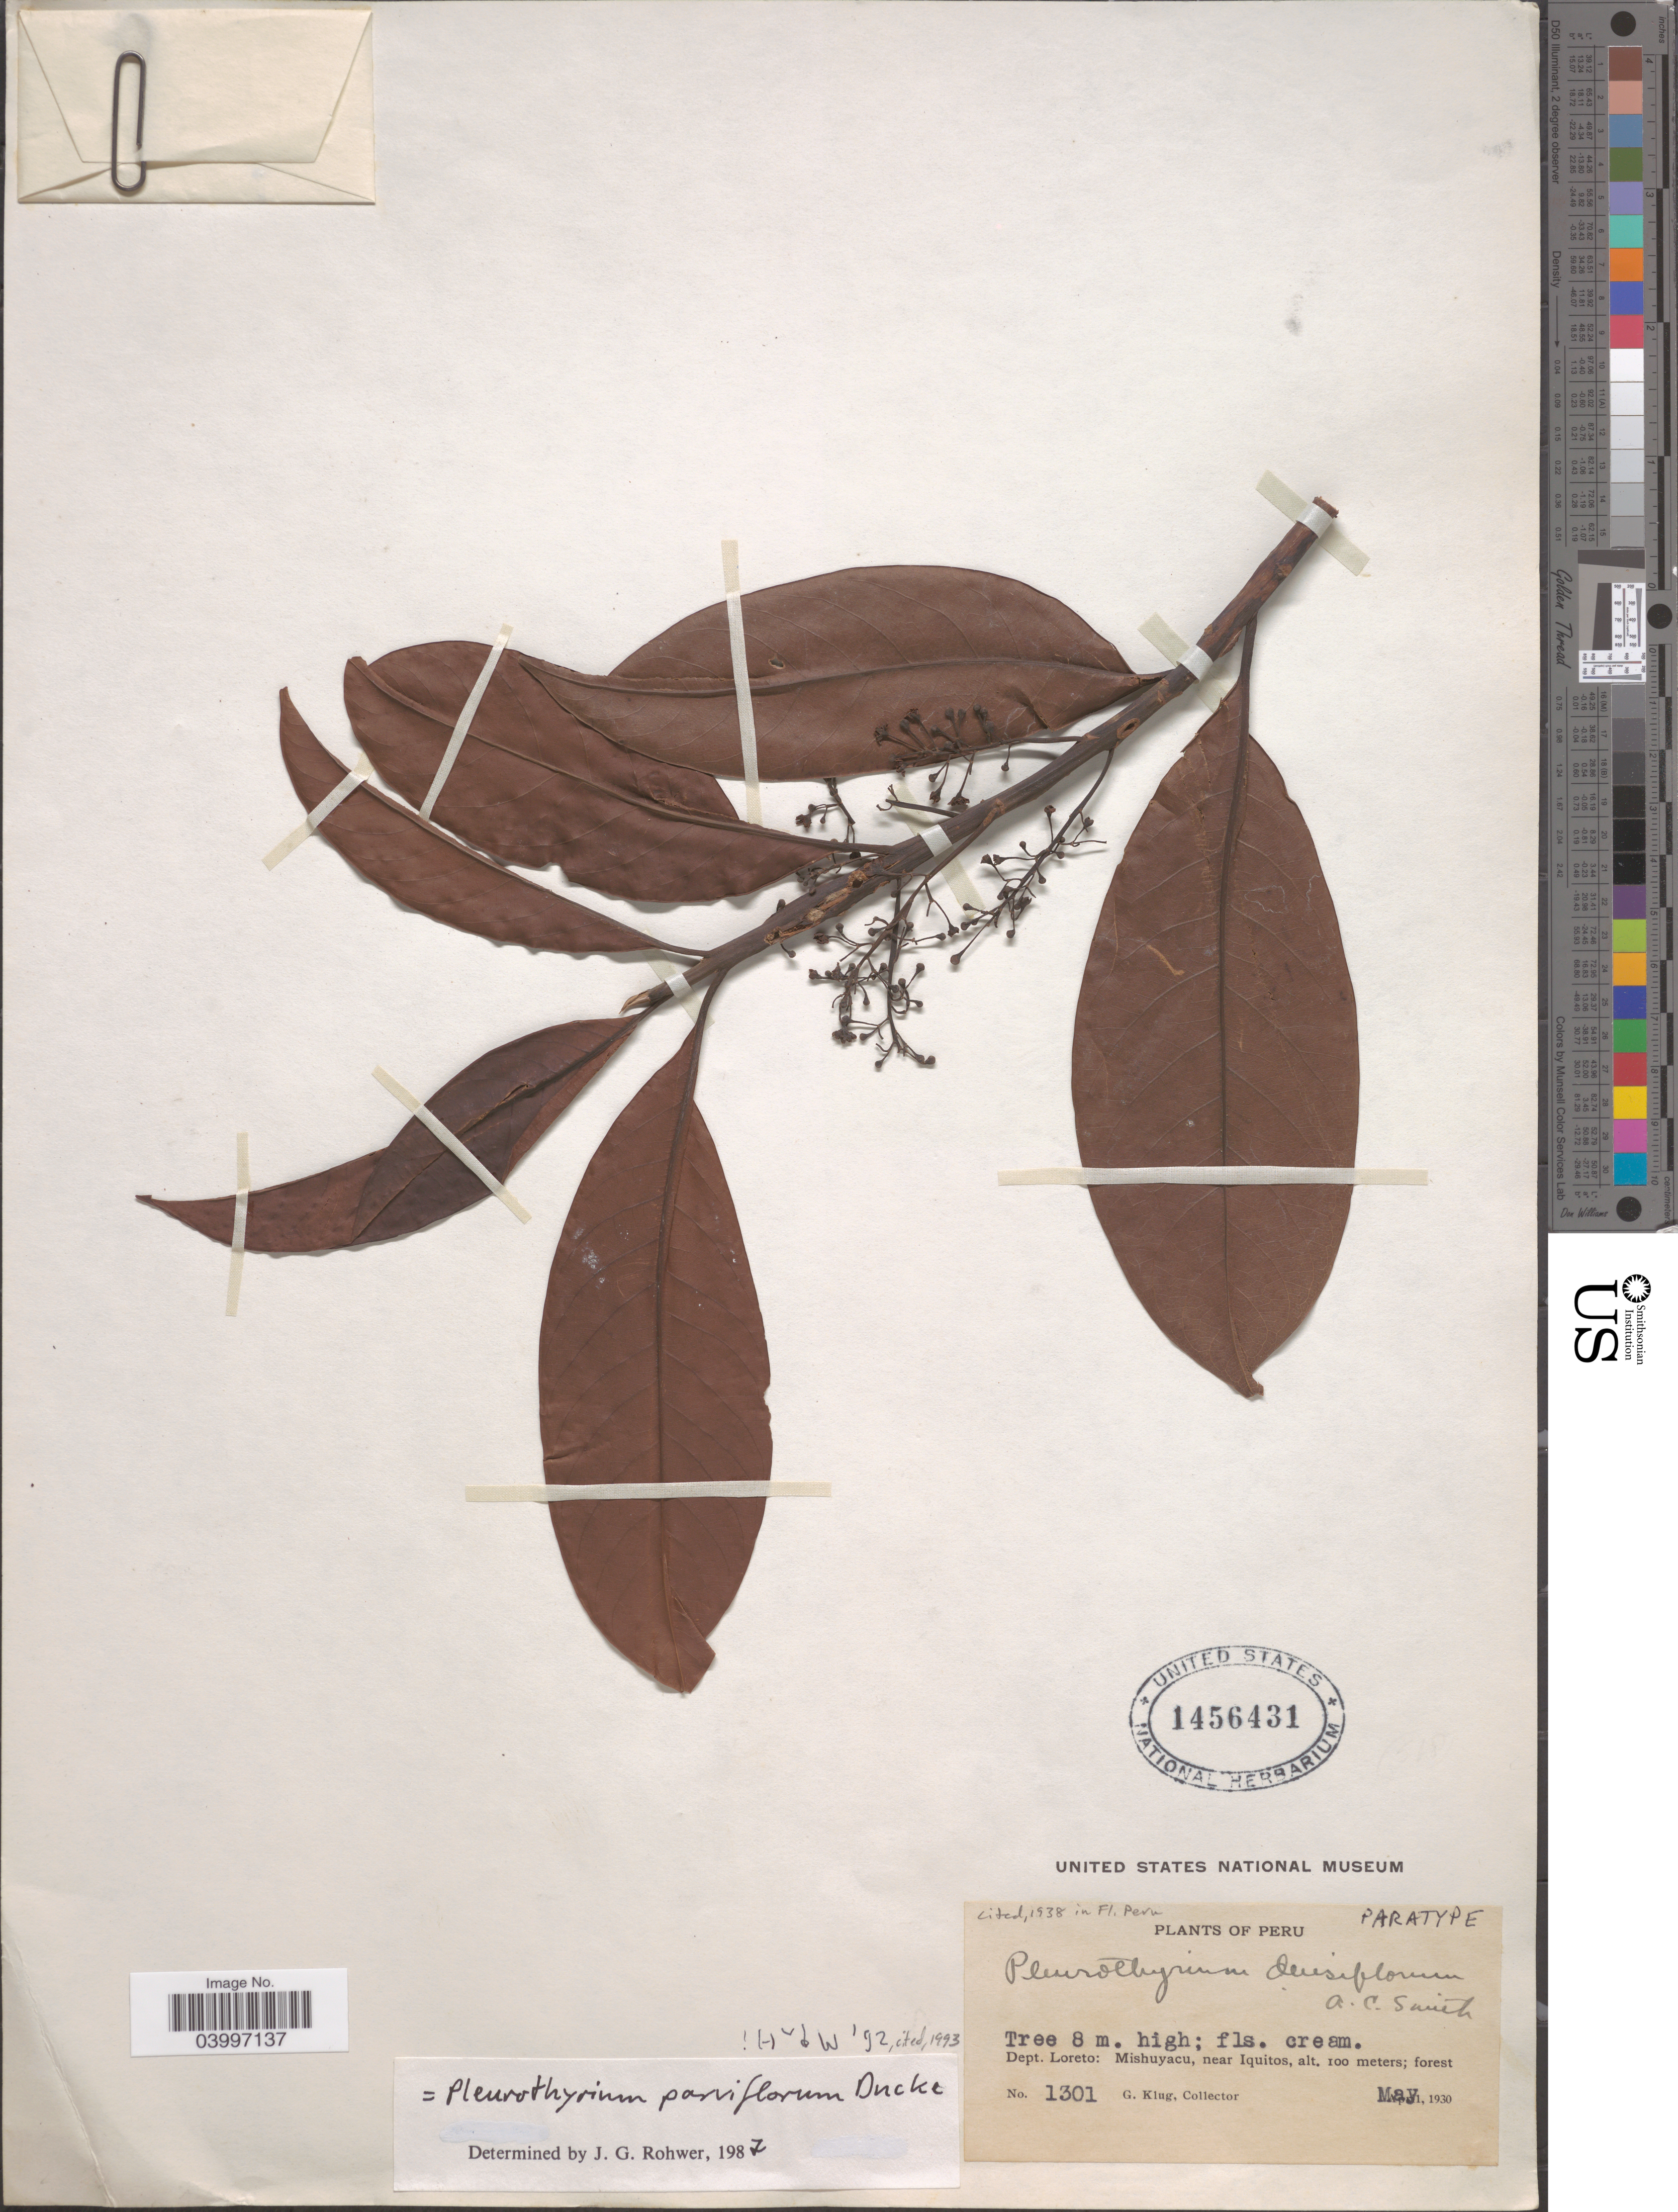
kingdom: Plantae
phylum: Tracheophyta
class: Magnoliopsida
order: Laurales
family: Lauraceae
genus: Pleurothyrium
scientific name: Pleurothyrium parviflorum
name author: Ducke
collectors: G. Klug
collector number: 1301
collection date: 1930-05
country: Peru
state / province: Loreto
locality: Dept. Loreto: Mishuyacu, near Iquitos.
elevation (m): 100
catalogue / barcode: US 1456431